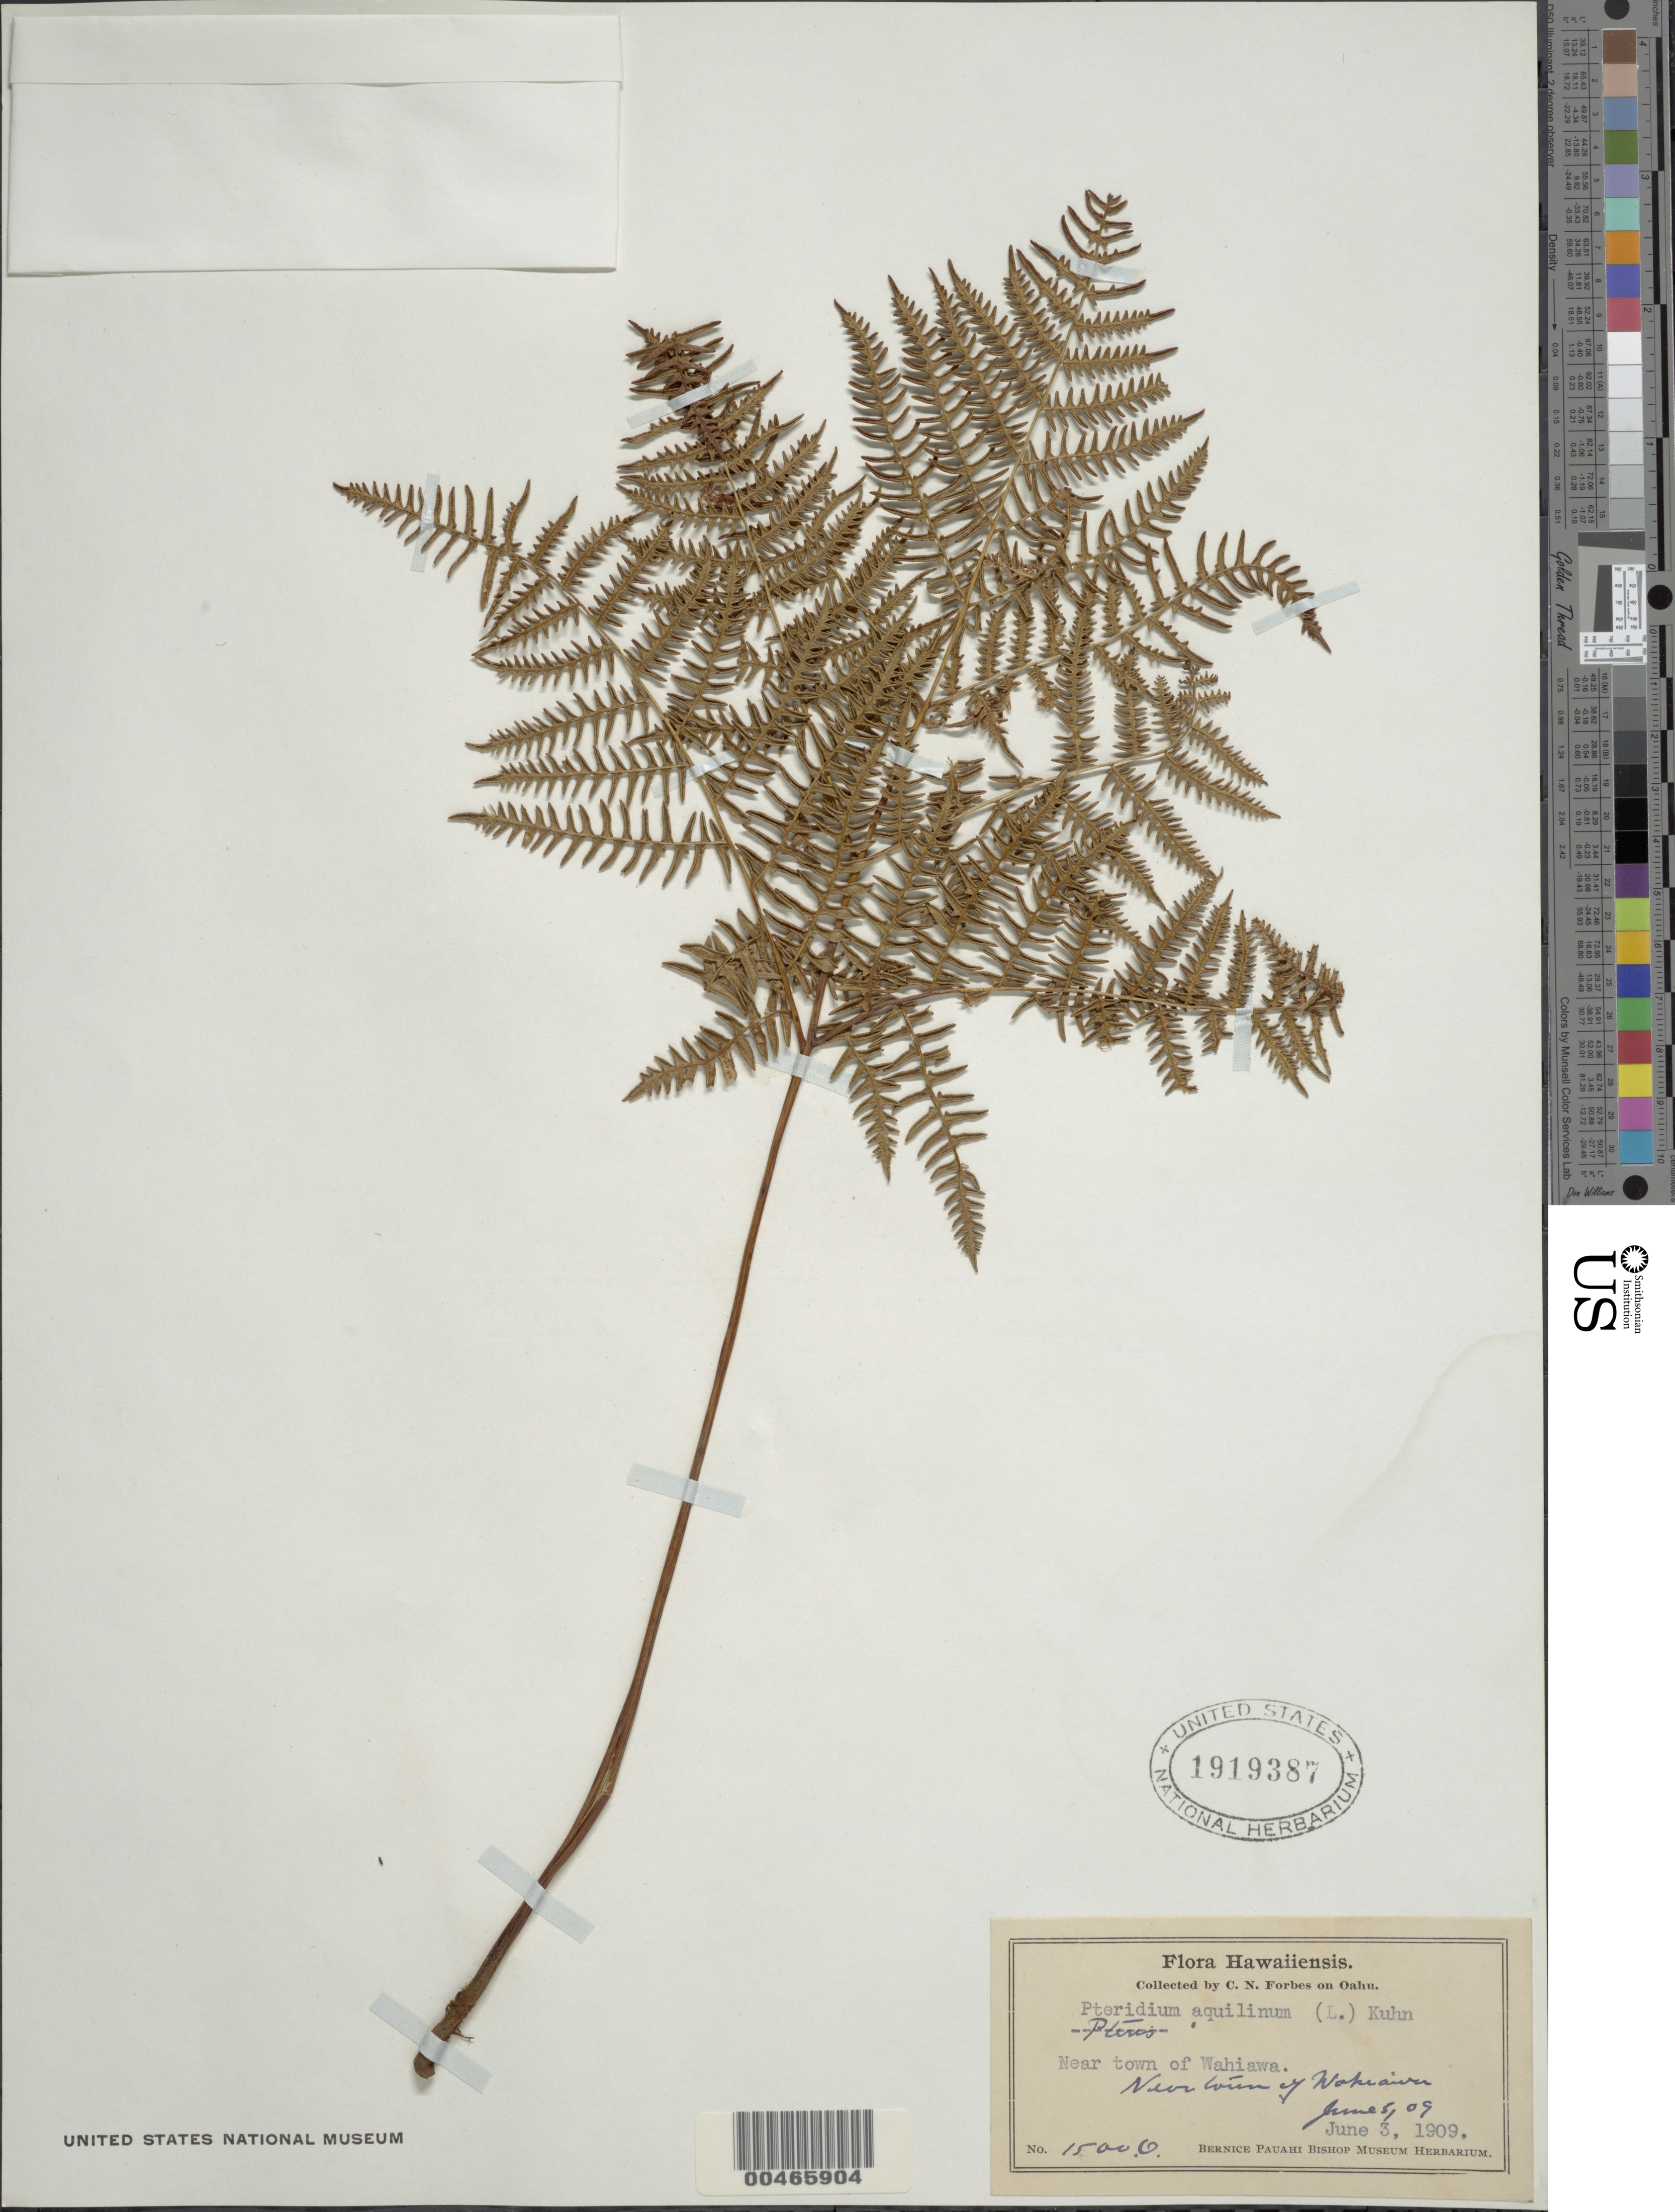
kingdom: Plantae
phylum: Tracheophyta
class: Polypodiopsida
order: Polypodiales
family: Dennstaedtiaceae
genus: Pteridium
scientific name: Pteridium aquilinum subsp. decompositum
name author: (Gaudich.) Lamoureux & J.A. Thomson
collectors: C. N. Forbes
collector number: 1500.O.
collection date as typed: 3 Jun 1909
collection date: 1909-06-03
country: United States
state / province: Hawaii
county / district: Honolulu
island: Oahu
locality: Near town of Wahiawa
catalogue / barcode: US 1919387